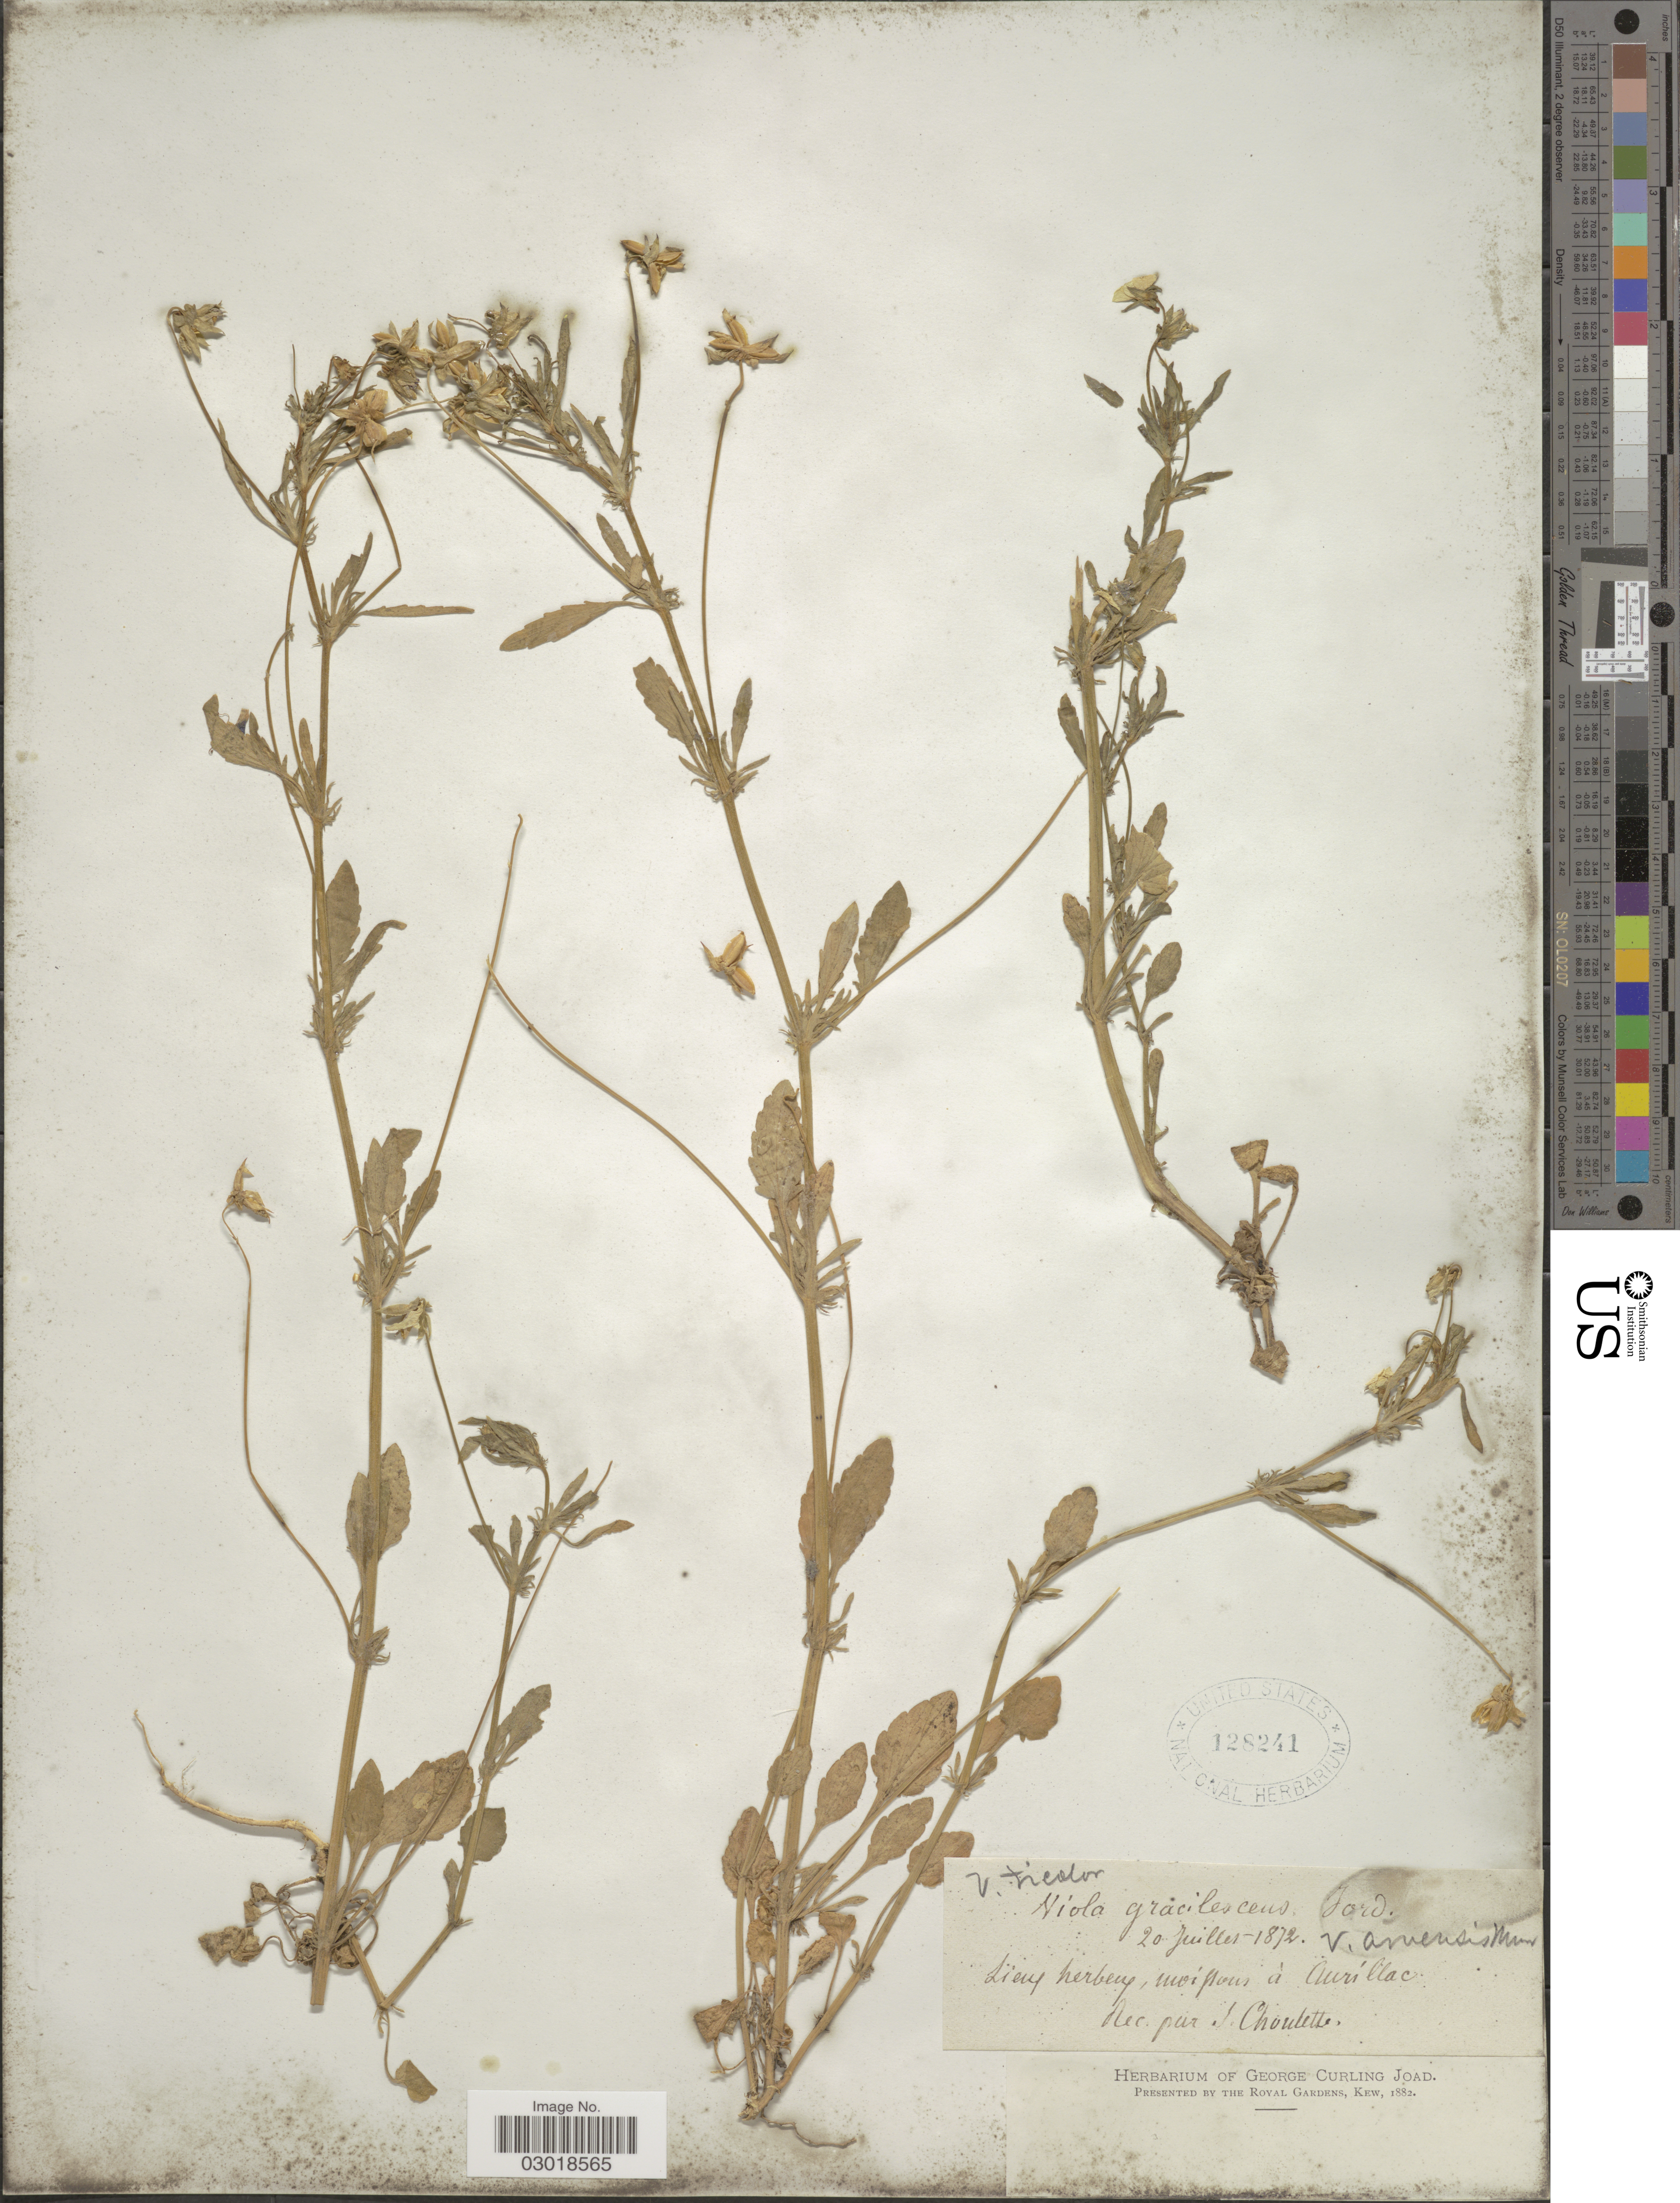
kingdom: Plantae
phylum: Tracheophyta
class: Magnoliopsida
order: Malpighiales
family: Violaceae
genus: Viola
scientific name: Viola gracilescens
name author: Jord.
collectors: J. Choulette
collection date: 1872-07-20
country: France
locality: Aurillac.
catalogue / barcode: US 128241